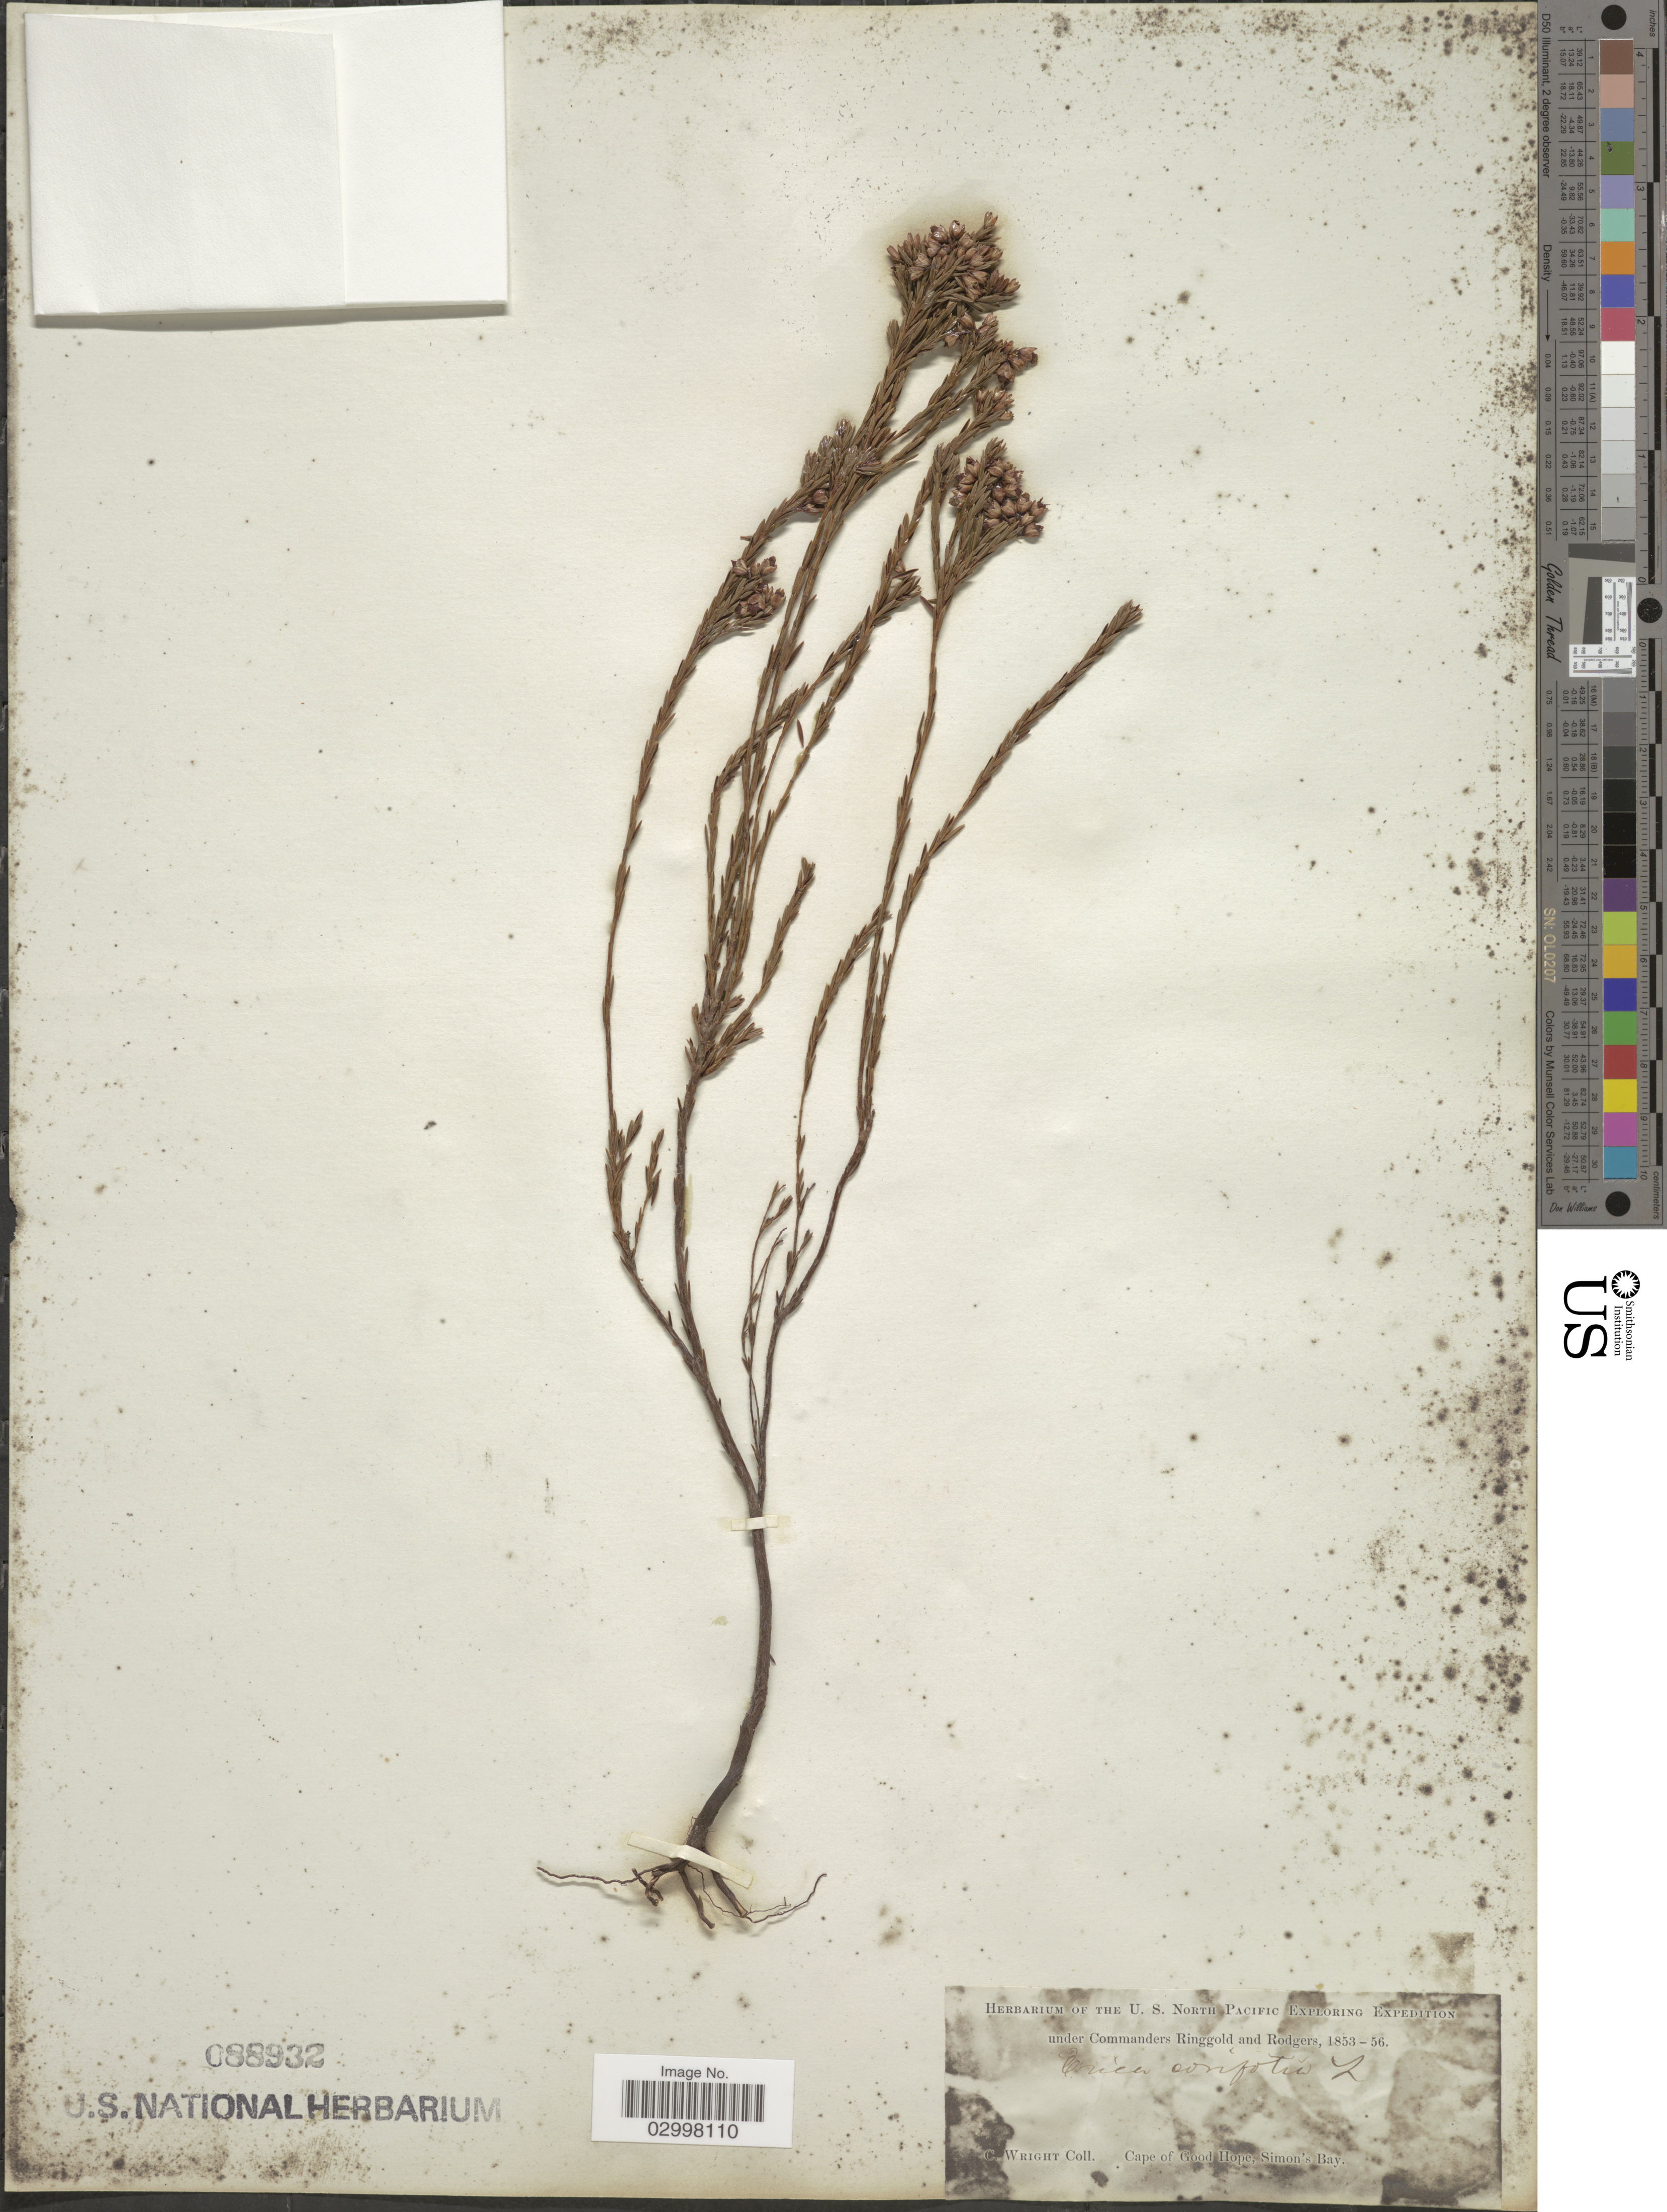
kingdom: Plantae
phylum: Tracheophyta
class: Magnoliopsida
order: Ericales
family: Ericaceae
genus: Erica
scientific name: Erica corifolia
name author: L.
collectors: C. Wright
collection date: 1853/1856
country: South Africa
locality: Cape of Good Hope, Simon's Bay.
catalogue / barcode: US 88932